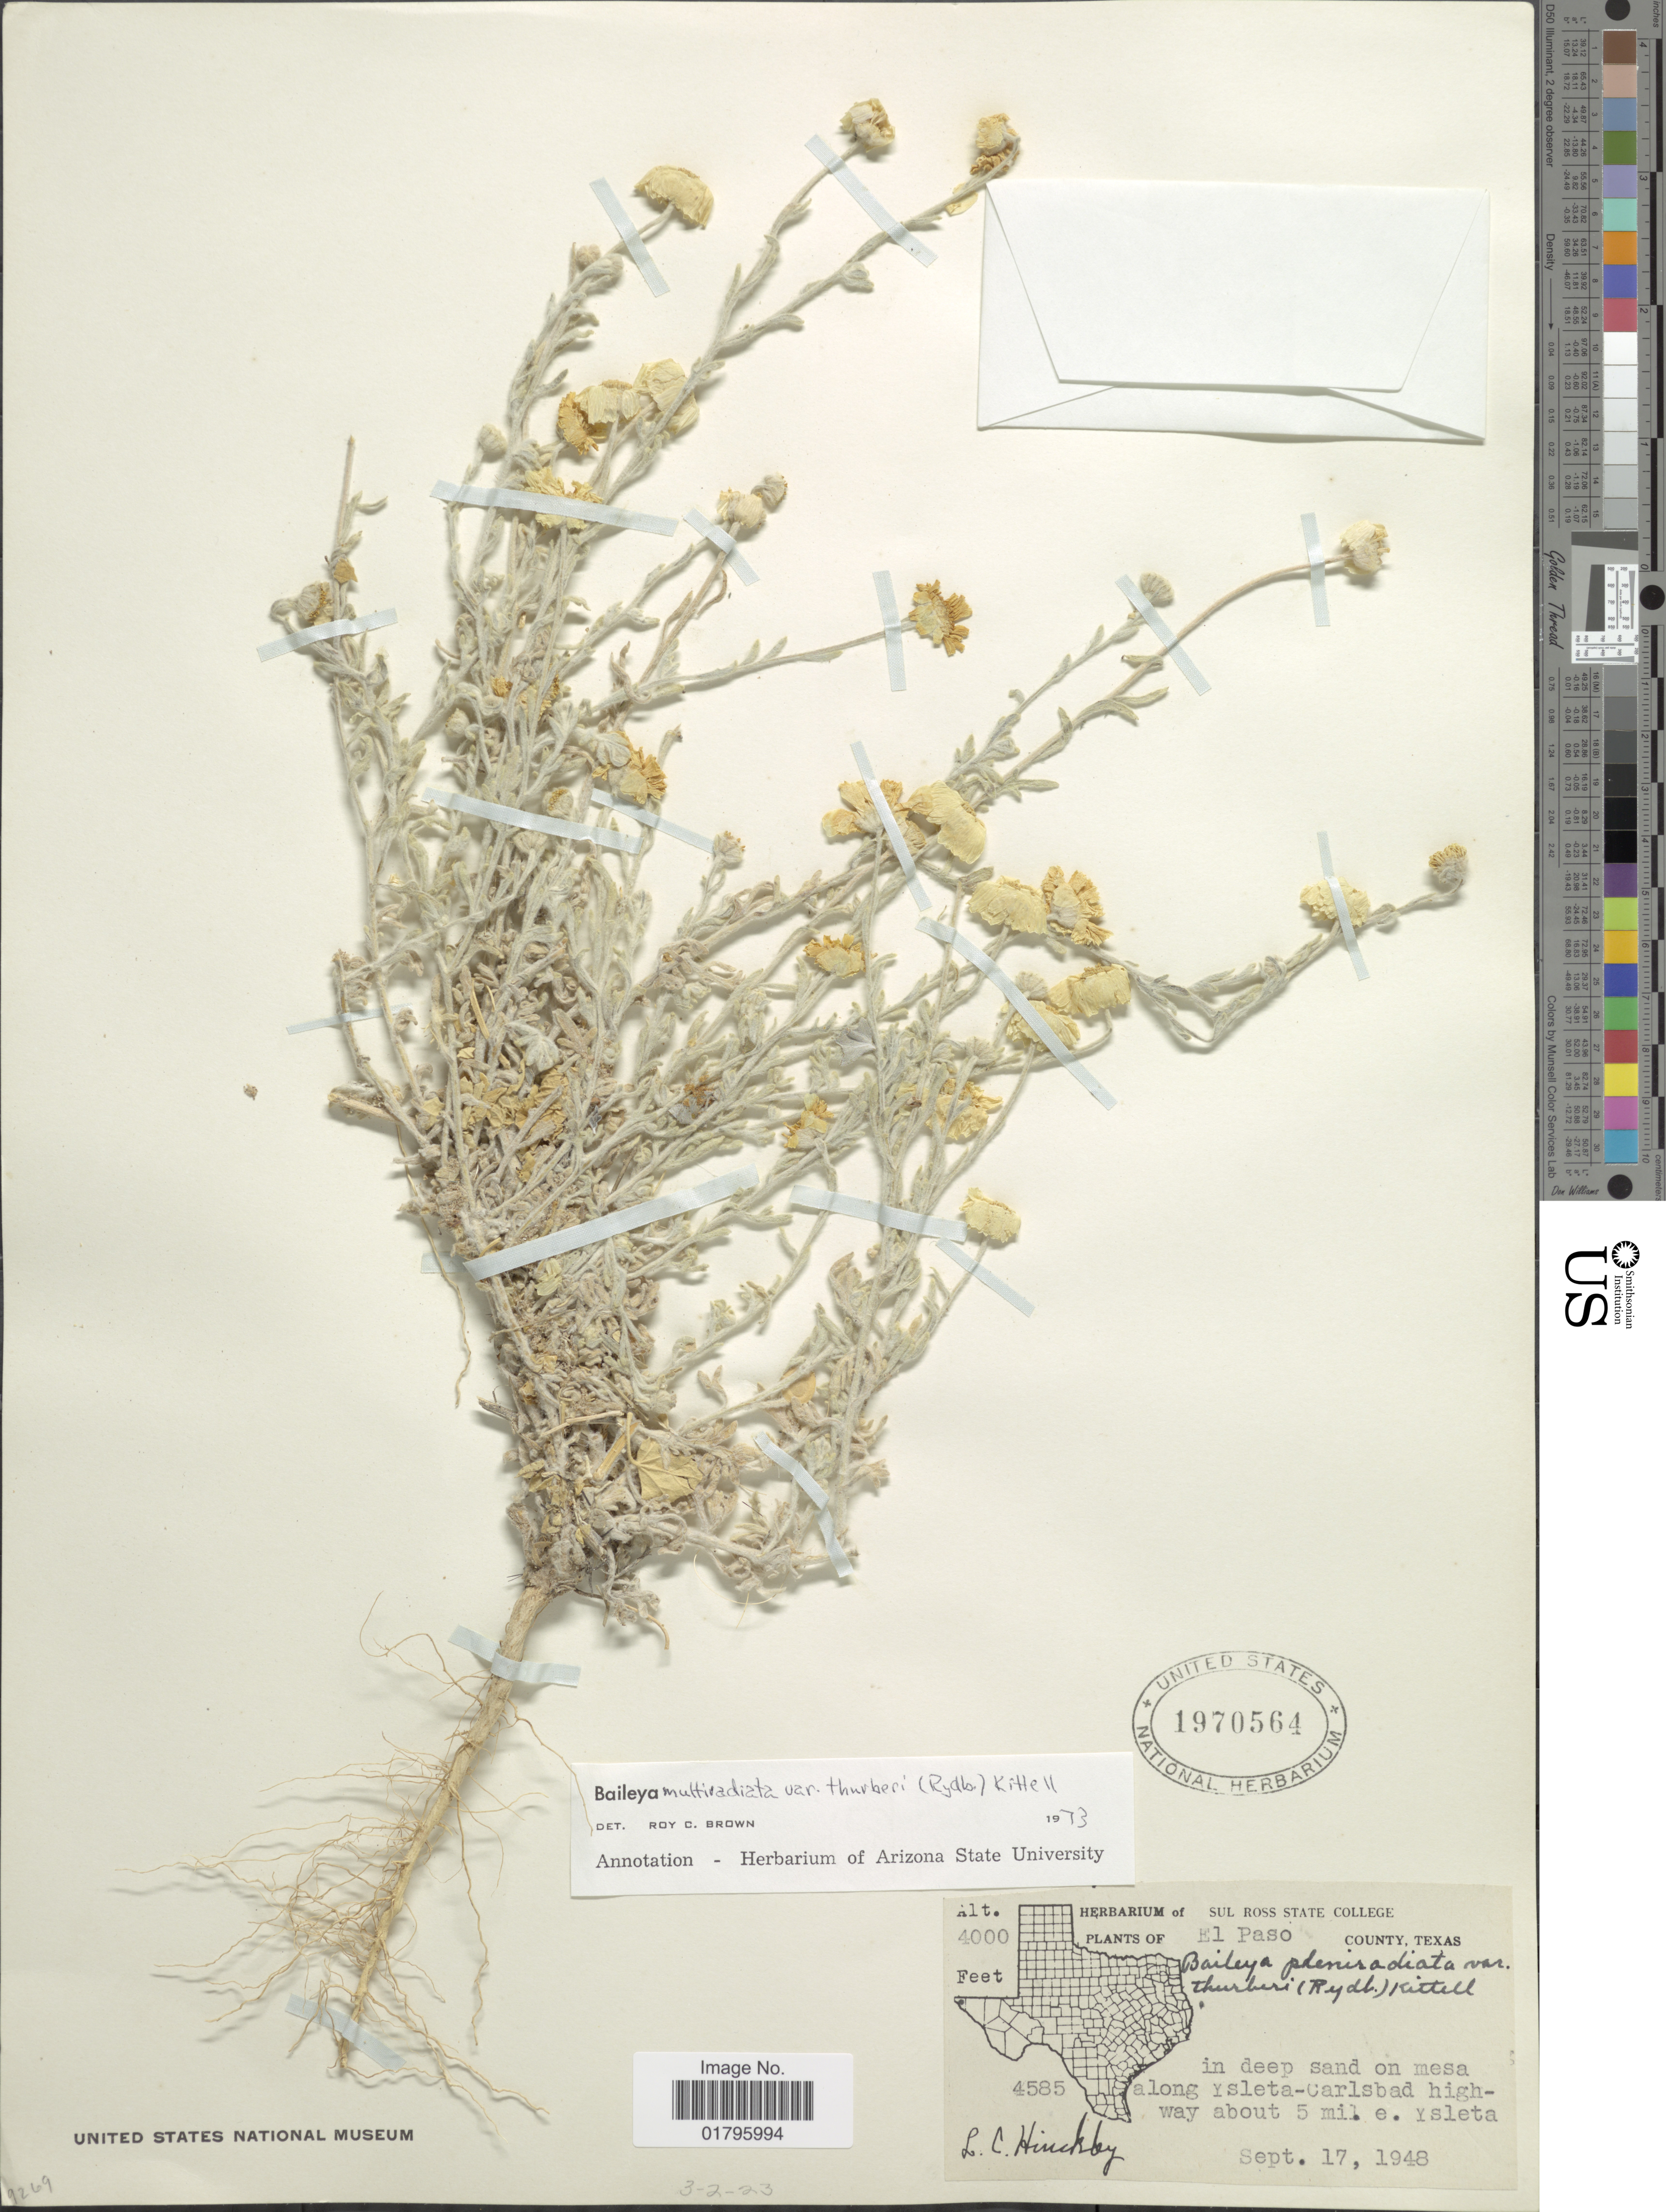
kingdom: Plantae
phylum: Tracheophyta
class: Magnoliopsida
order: Asterales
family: Asteraceae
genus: Baileya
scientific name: Baileya multiradiata var. thurberi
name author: (Rydb.) Kittell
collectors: L. Hinckley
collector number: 4585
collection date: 1948-09-17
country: United States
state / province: Texas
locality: El Paso County, Texas, In deep sand on mesa along ysleta-Carlsbad highway about 5 mile ysleta.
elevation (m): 1219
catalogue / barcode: US 1970564